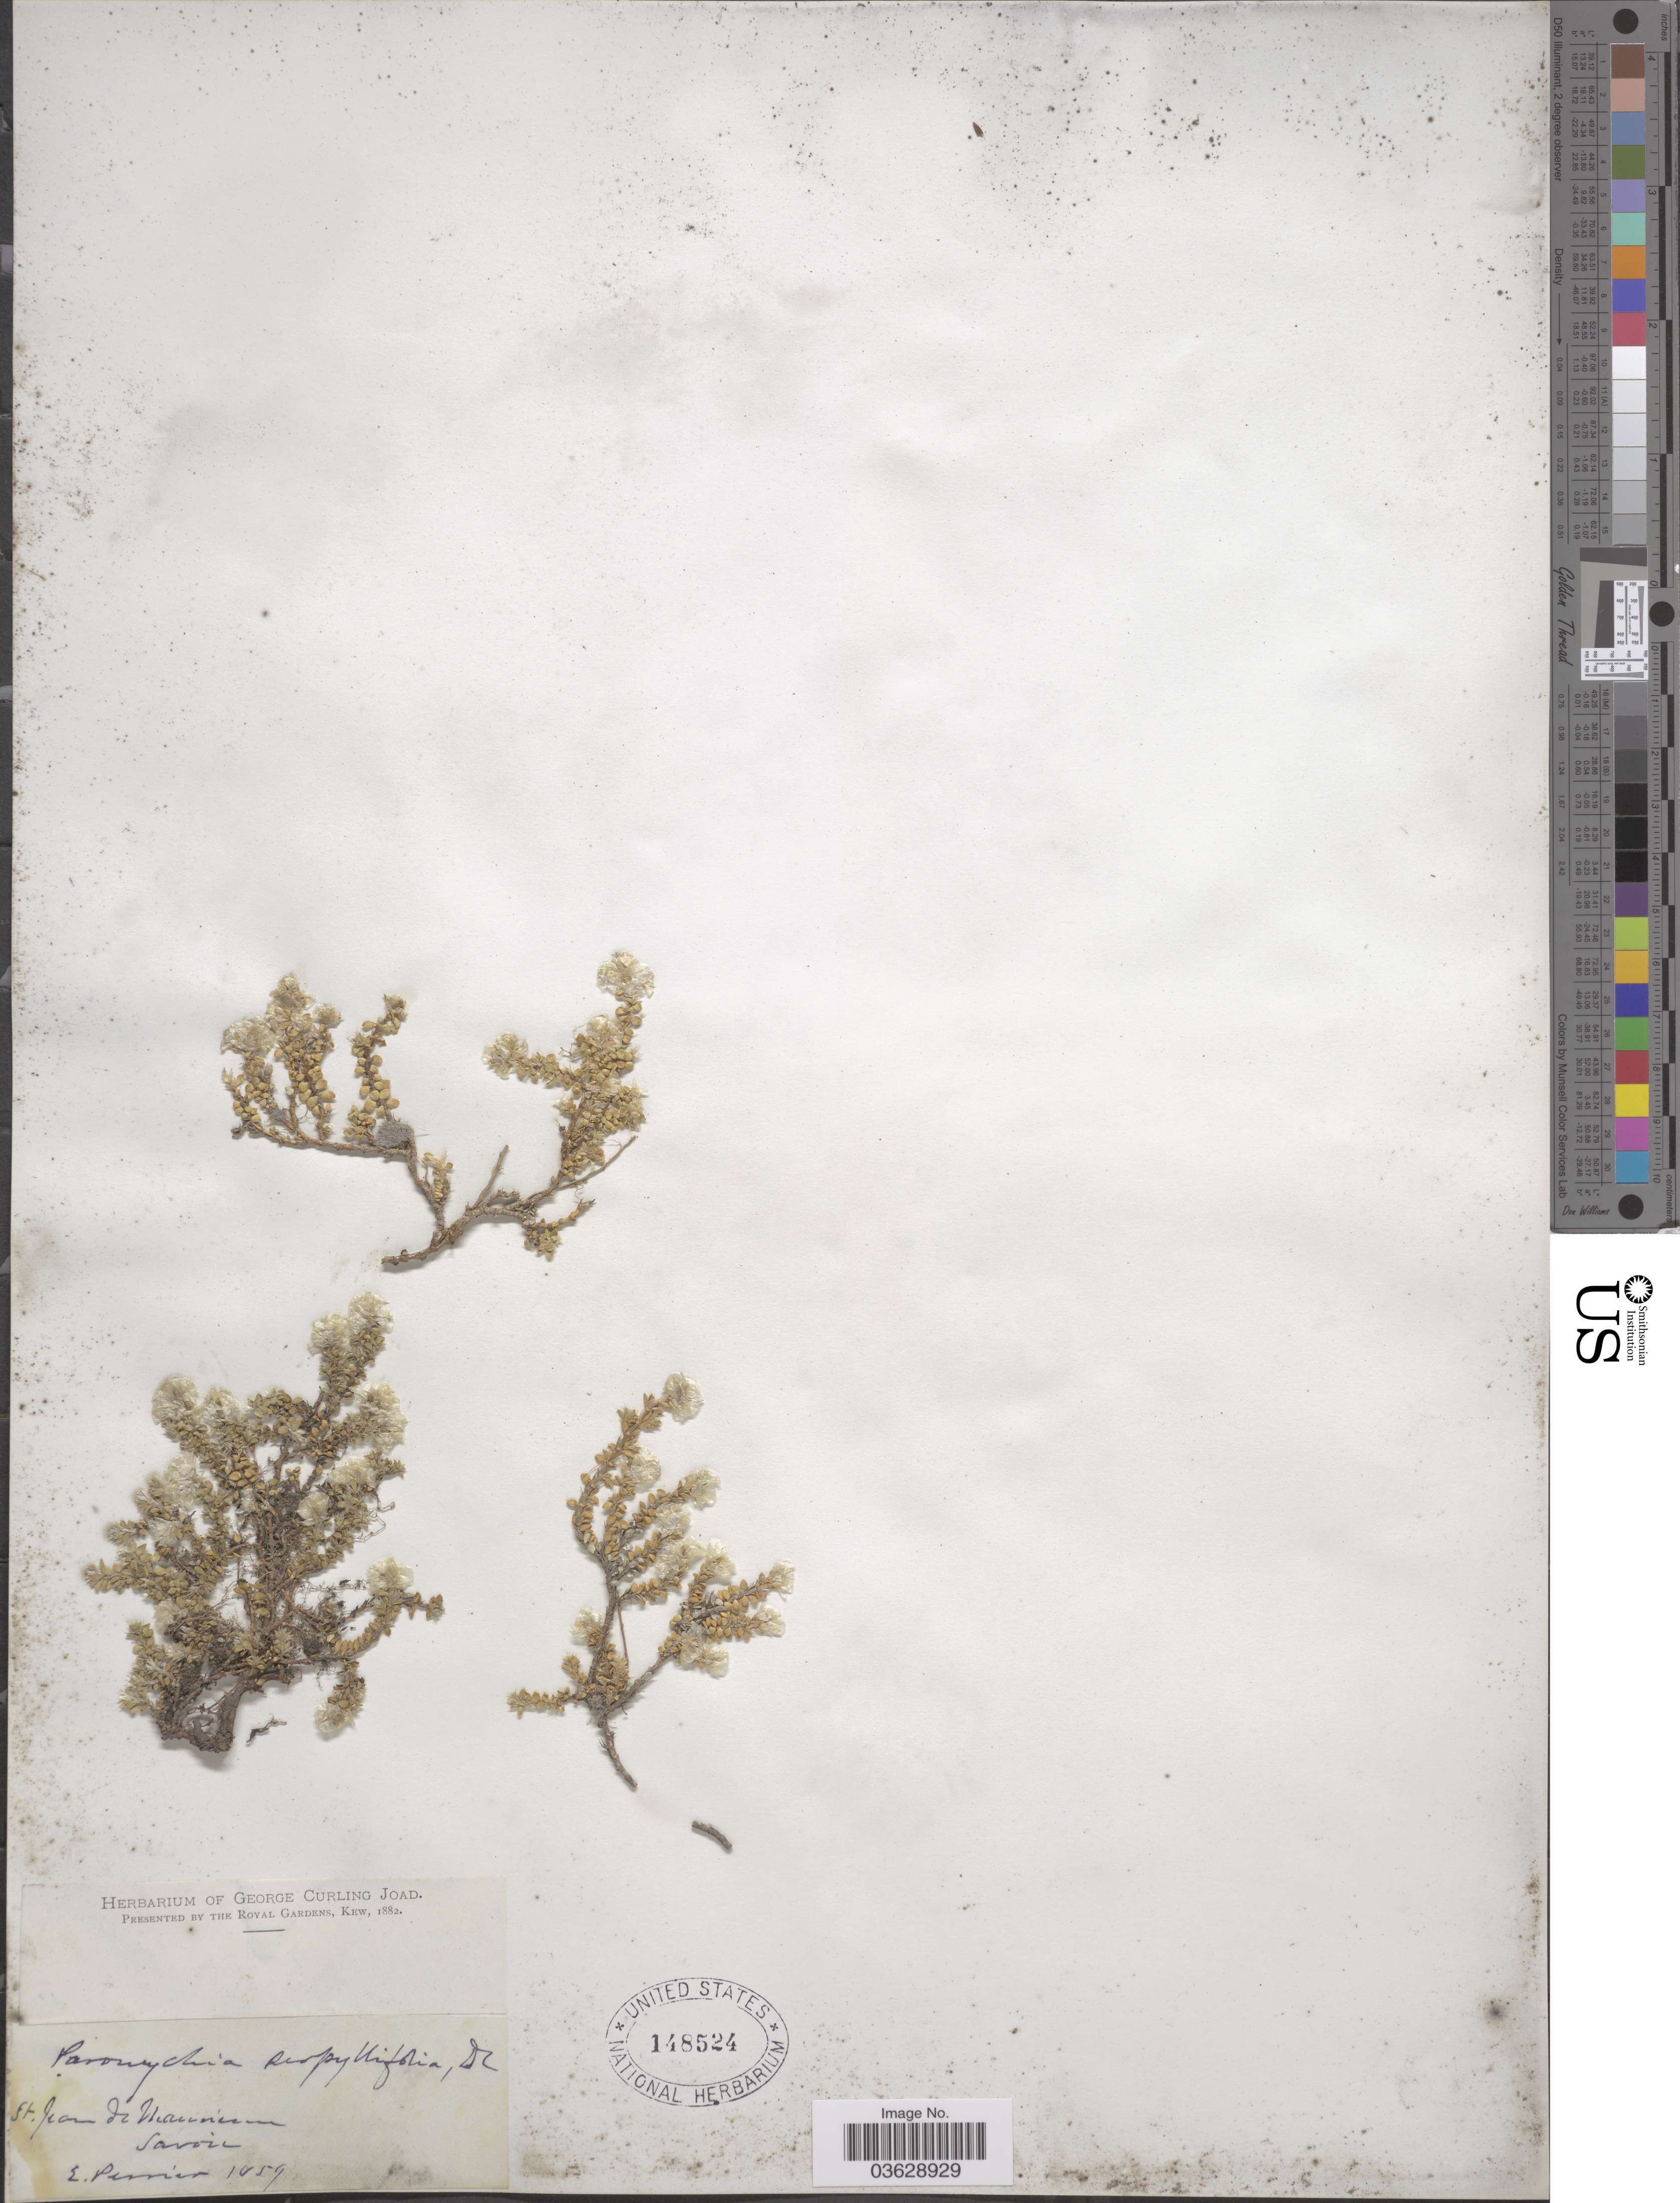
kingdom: Plantae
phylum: Tracheophyta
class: Magnoliopsida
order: Caryophyllales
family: Caryophyllaceae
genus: Paronychia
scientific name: Paronychia kapela subsp. serpyllifolia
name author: (Chaix) Graebn.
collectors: E. Perrier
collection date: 1859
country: France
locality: St. Jean de Maurienne. Savoie.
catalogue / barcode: US 148524